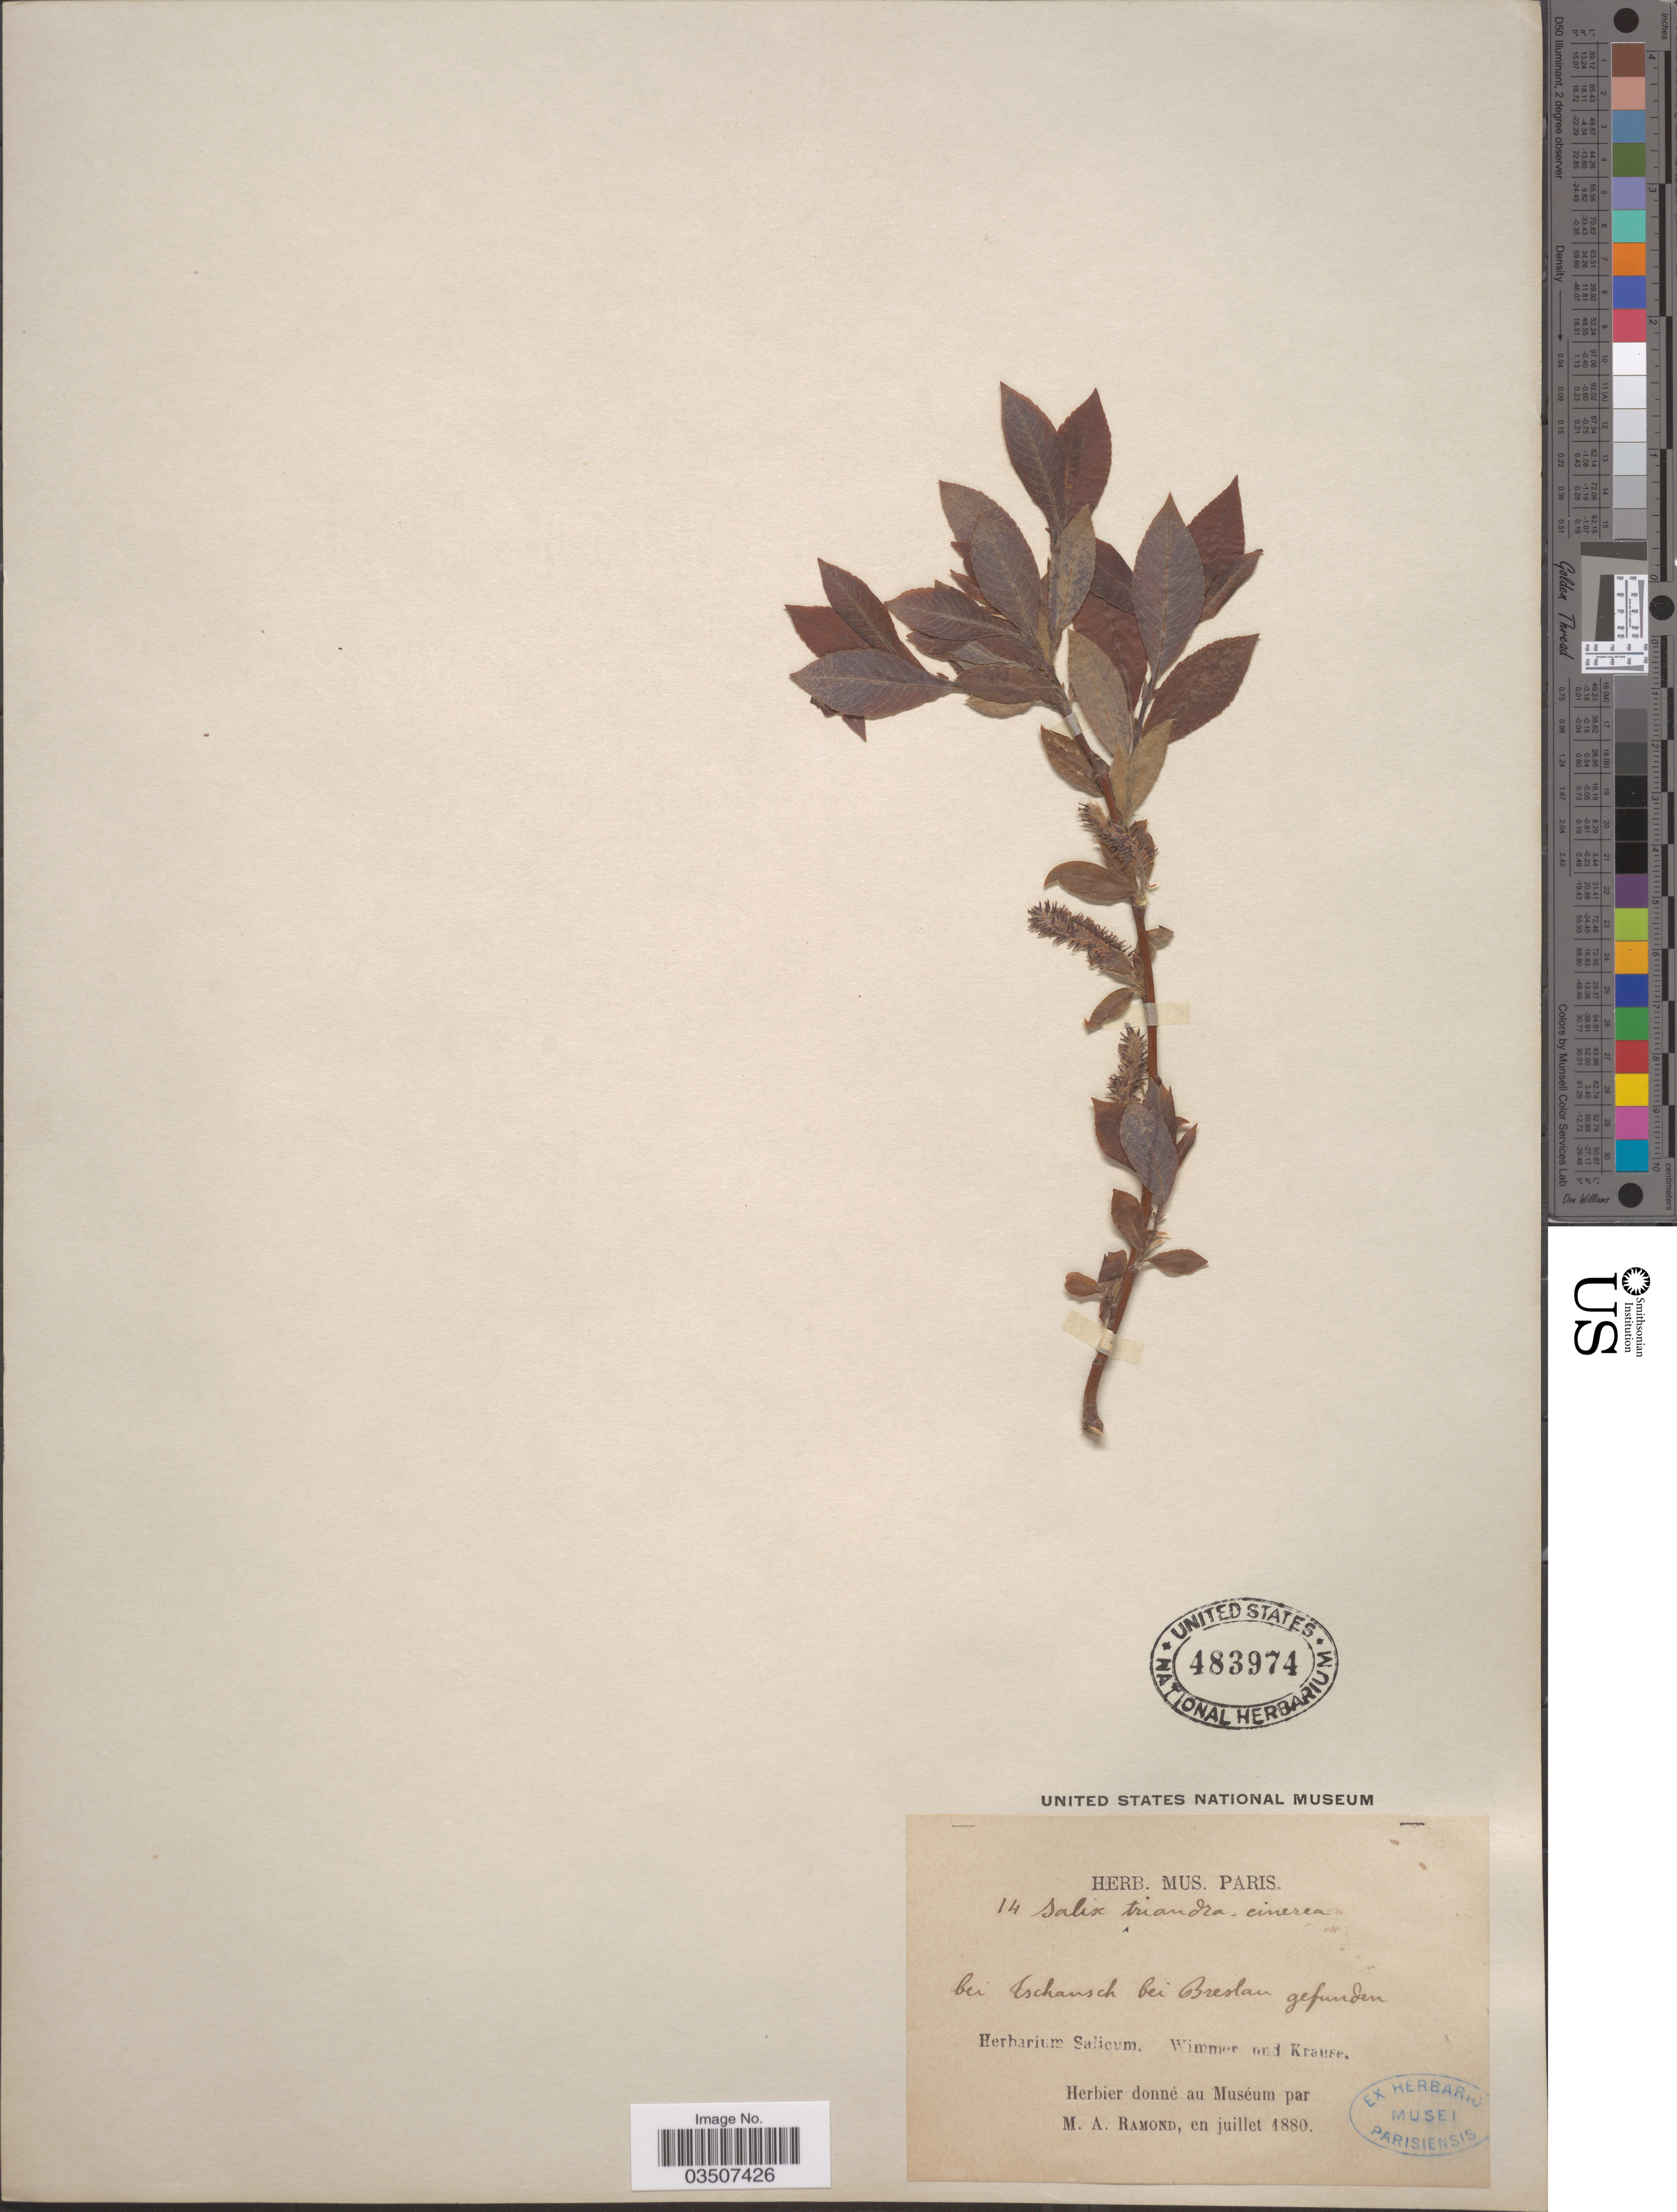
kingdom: Plantae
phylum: Tracheophyta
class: Magnoliopsida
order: Malpighiales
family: Salicaceae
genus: Salix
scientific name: Salix triandra x S. cinerea L.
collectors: Wimmer & -- Krause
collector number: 14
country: Poland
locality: Bei Tschansch bei Breslau gefunden.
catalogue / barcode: US 483974